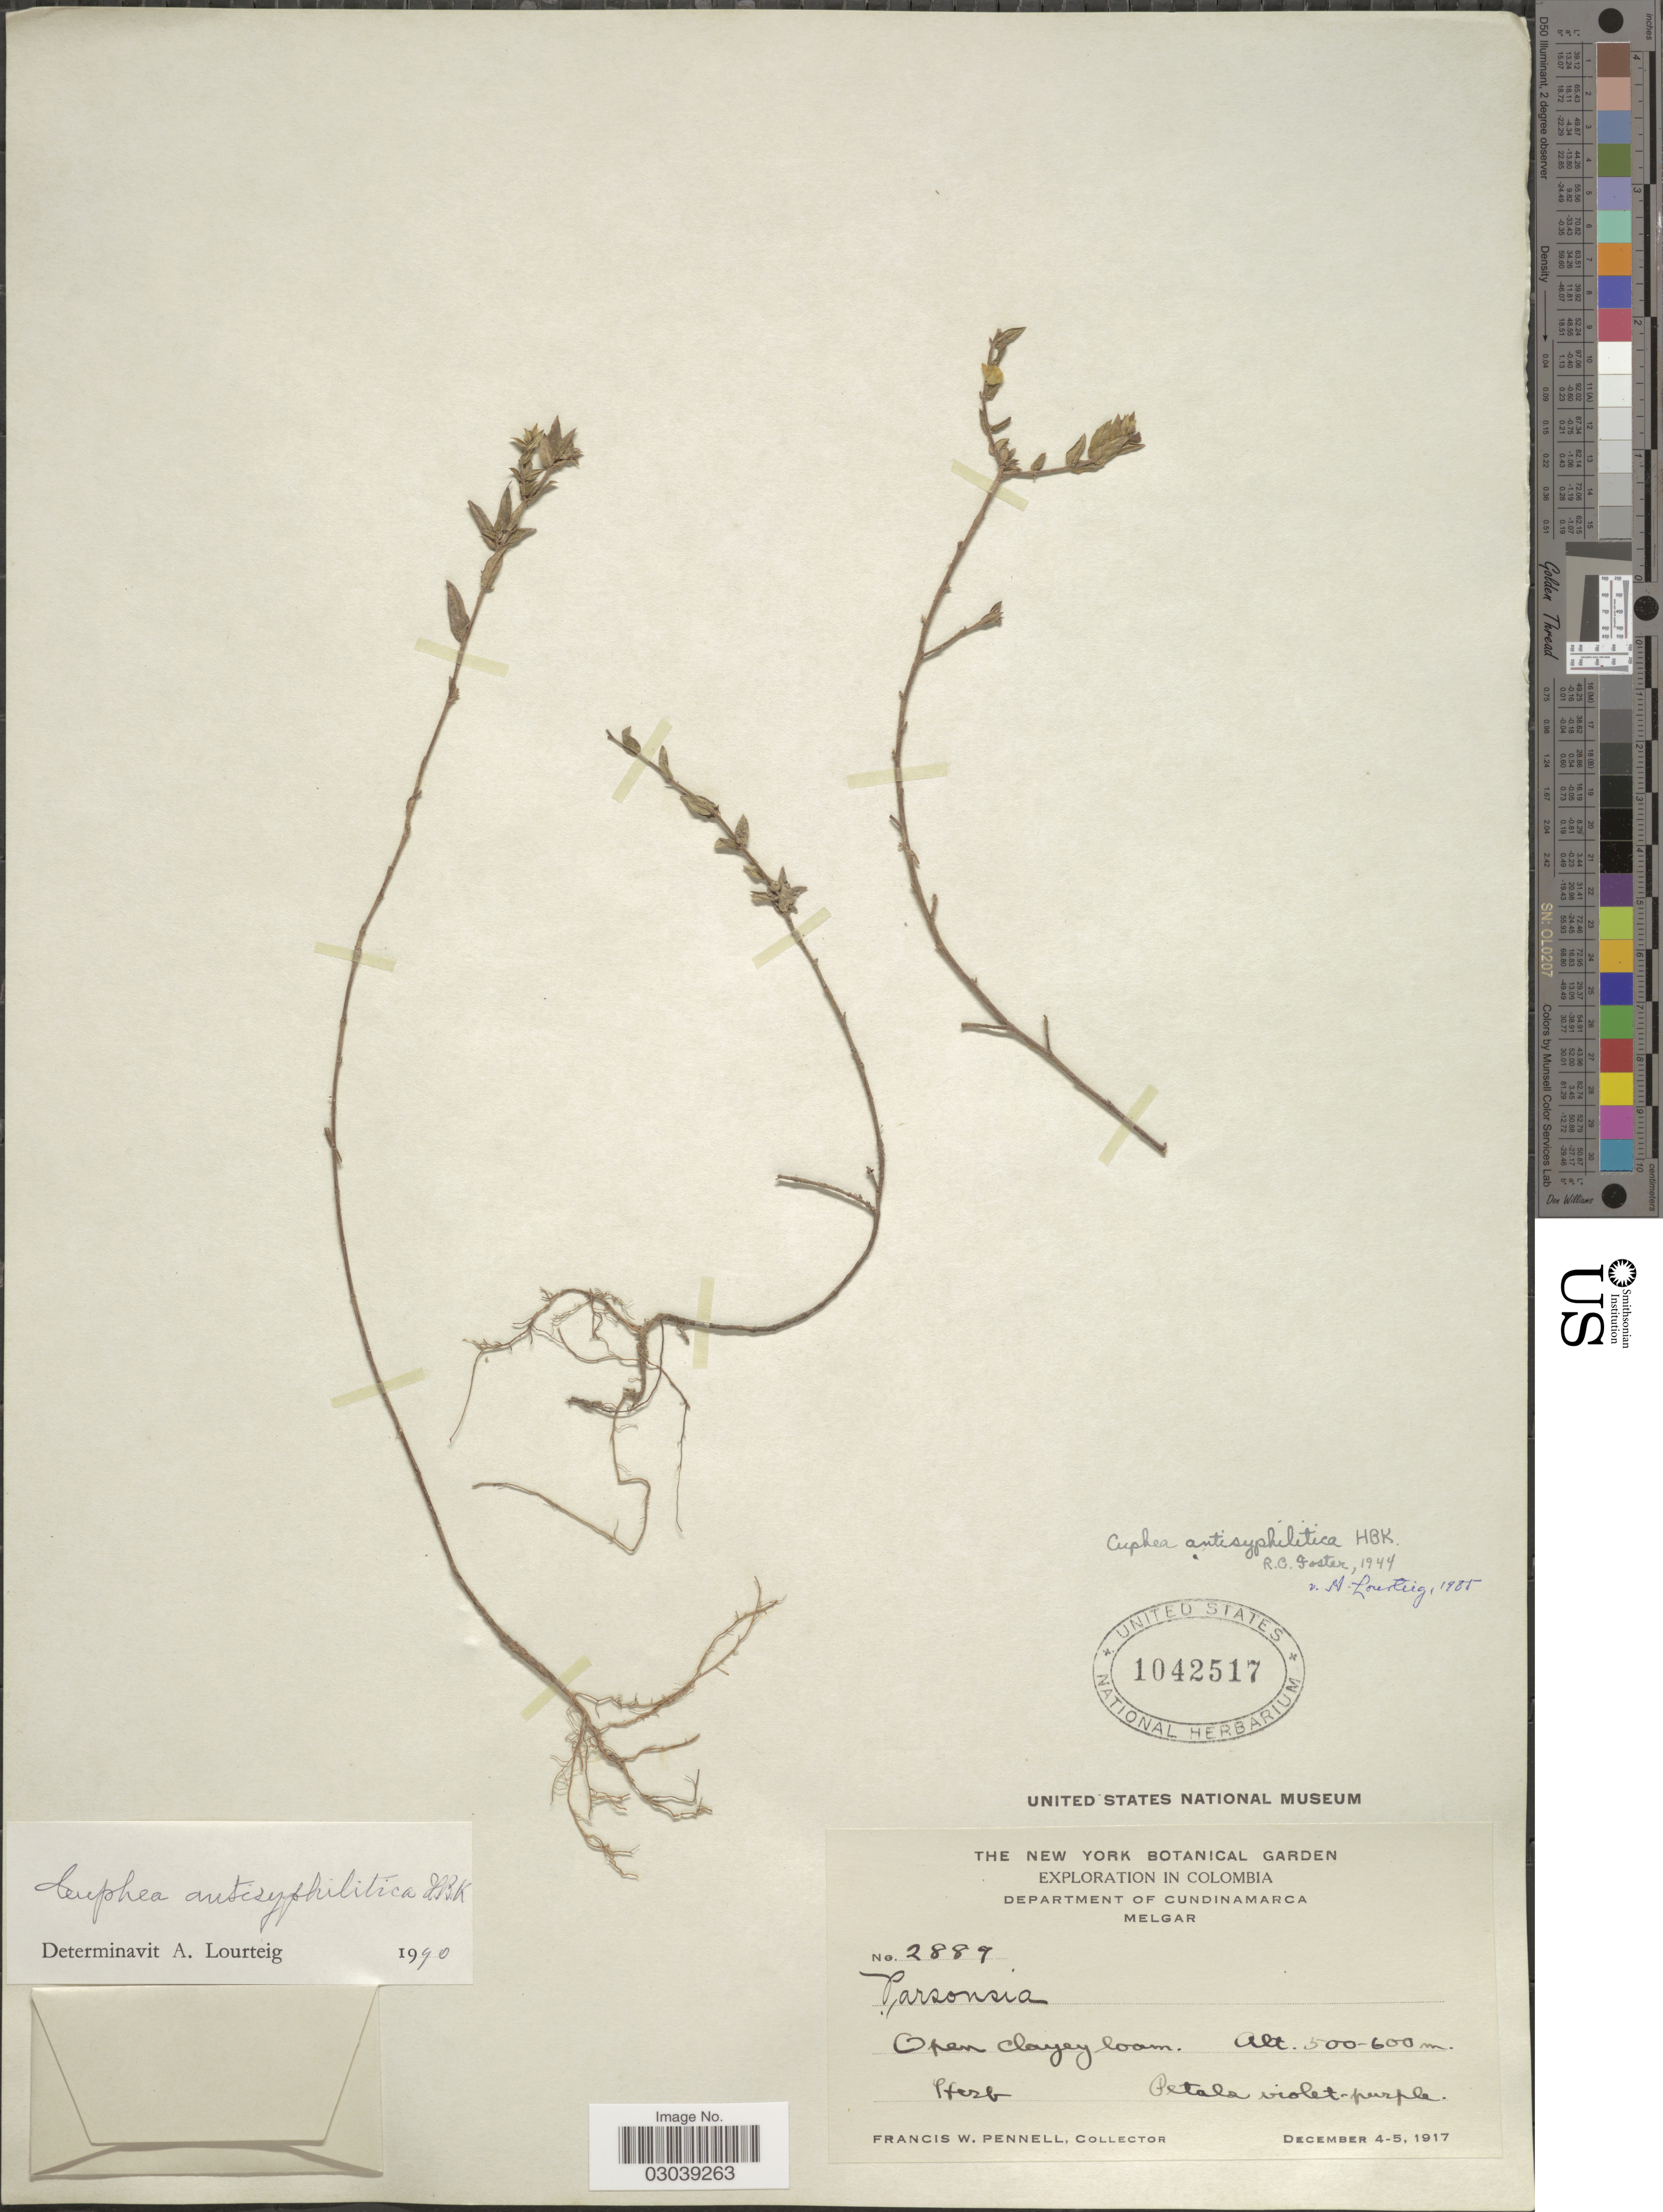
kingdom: Plantae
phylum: Tracheophyta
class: Magnoliopsida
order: Myrtales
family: Lythraceae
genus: Cuphea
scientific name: Cuphea antisyphilitica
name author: Kunth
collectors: F. W. Pennell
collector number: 2889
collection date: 1917-12-04/1917-12-05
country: Colombia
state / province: Cundinamarca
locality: Department of Cundinamarca. Melgar.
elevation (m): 500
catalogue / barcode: US 1042517